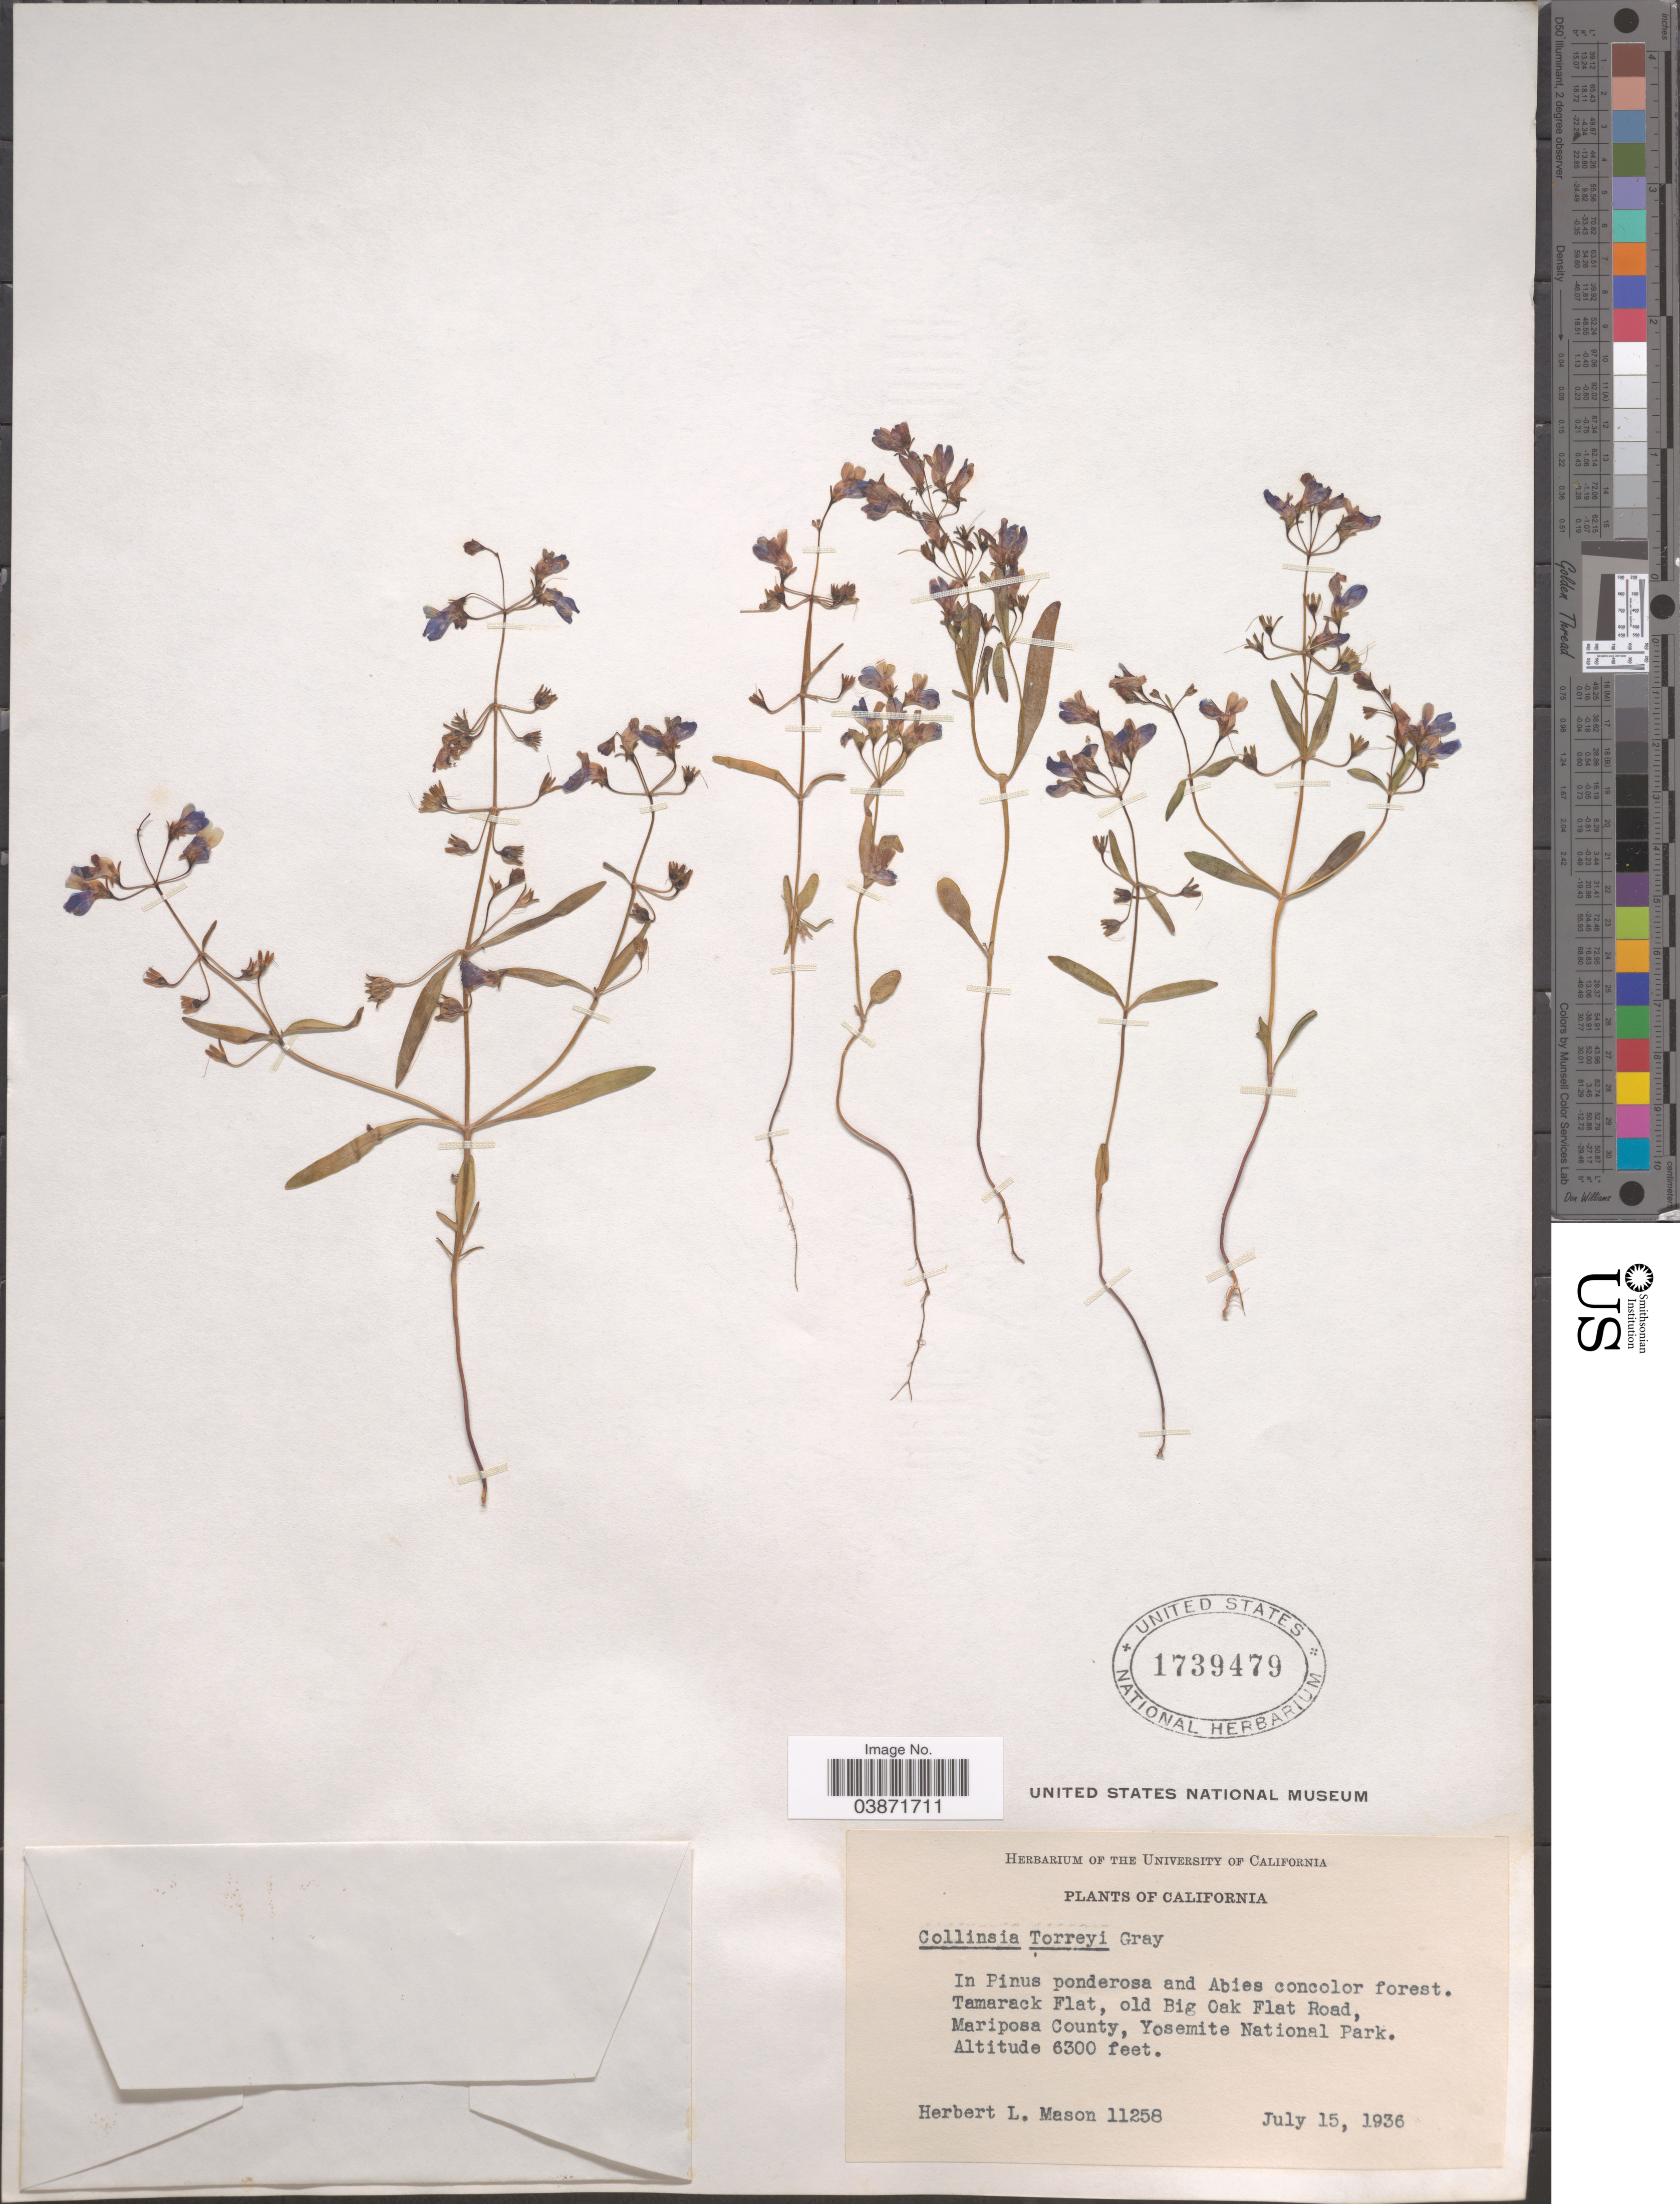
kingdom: Plantae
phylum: Tracheophyta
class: Magnoliopsida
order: Lamiales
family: Plantaginaceae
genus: Collinsia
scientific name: Collinsia torreyi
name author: A. Gray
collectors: H. L. Mason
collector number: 11258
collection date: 1936-07-15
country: United States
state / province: California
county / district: Mariposa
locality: Tamarack Flat, old Big Oak Flat Road, Mariposa County, Yosemite National Park.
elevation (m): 1920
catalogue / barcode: US 1739479